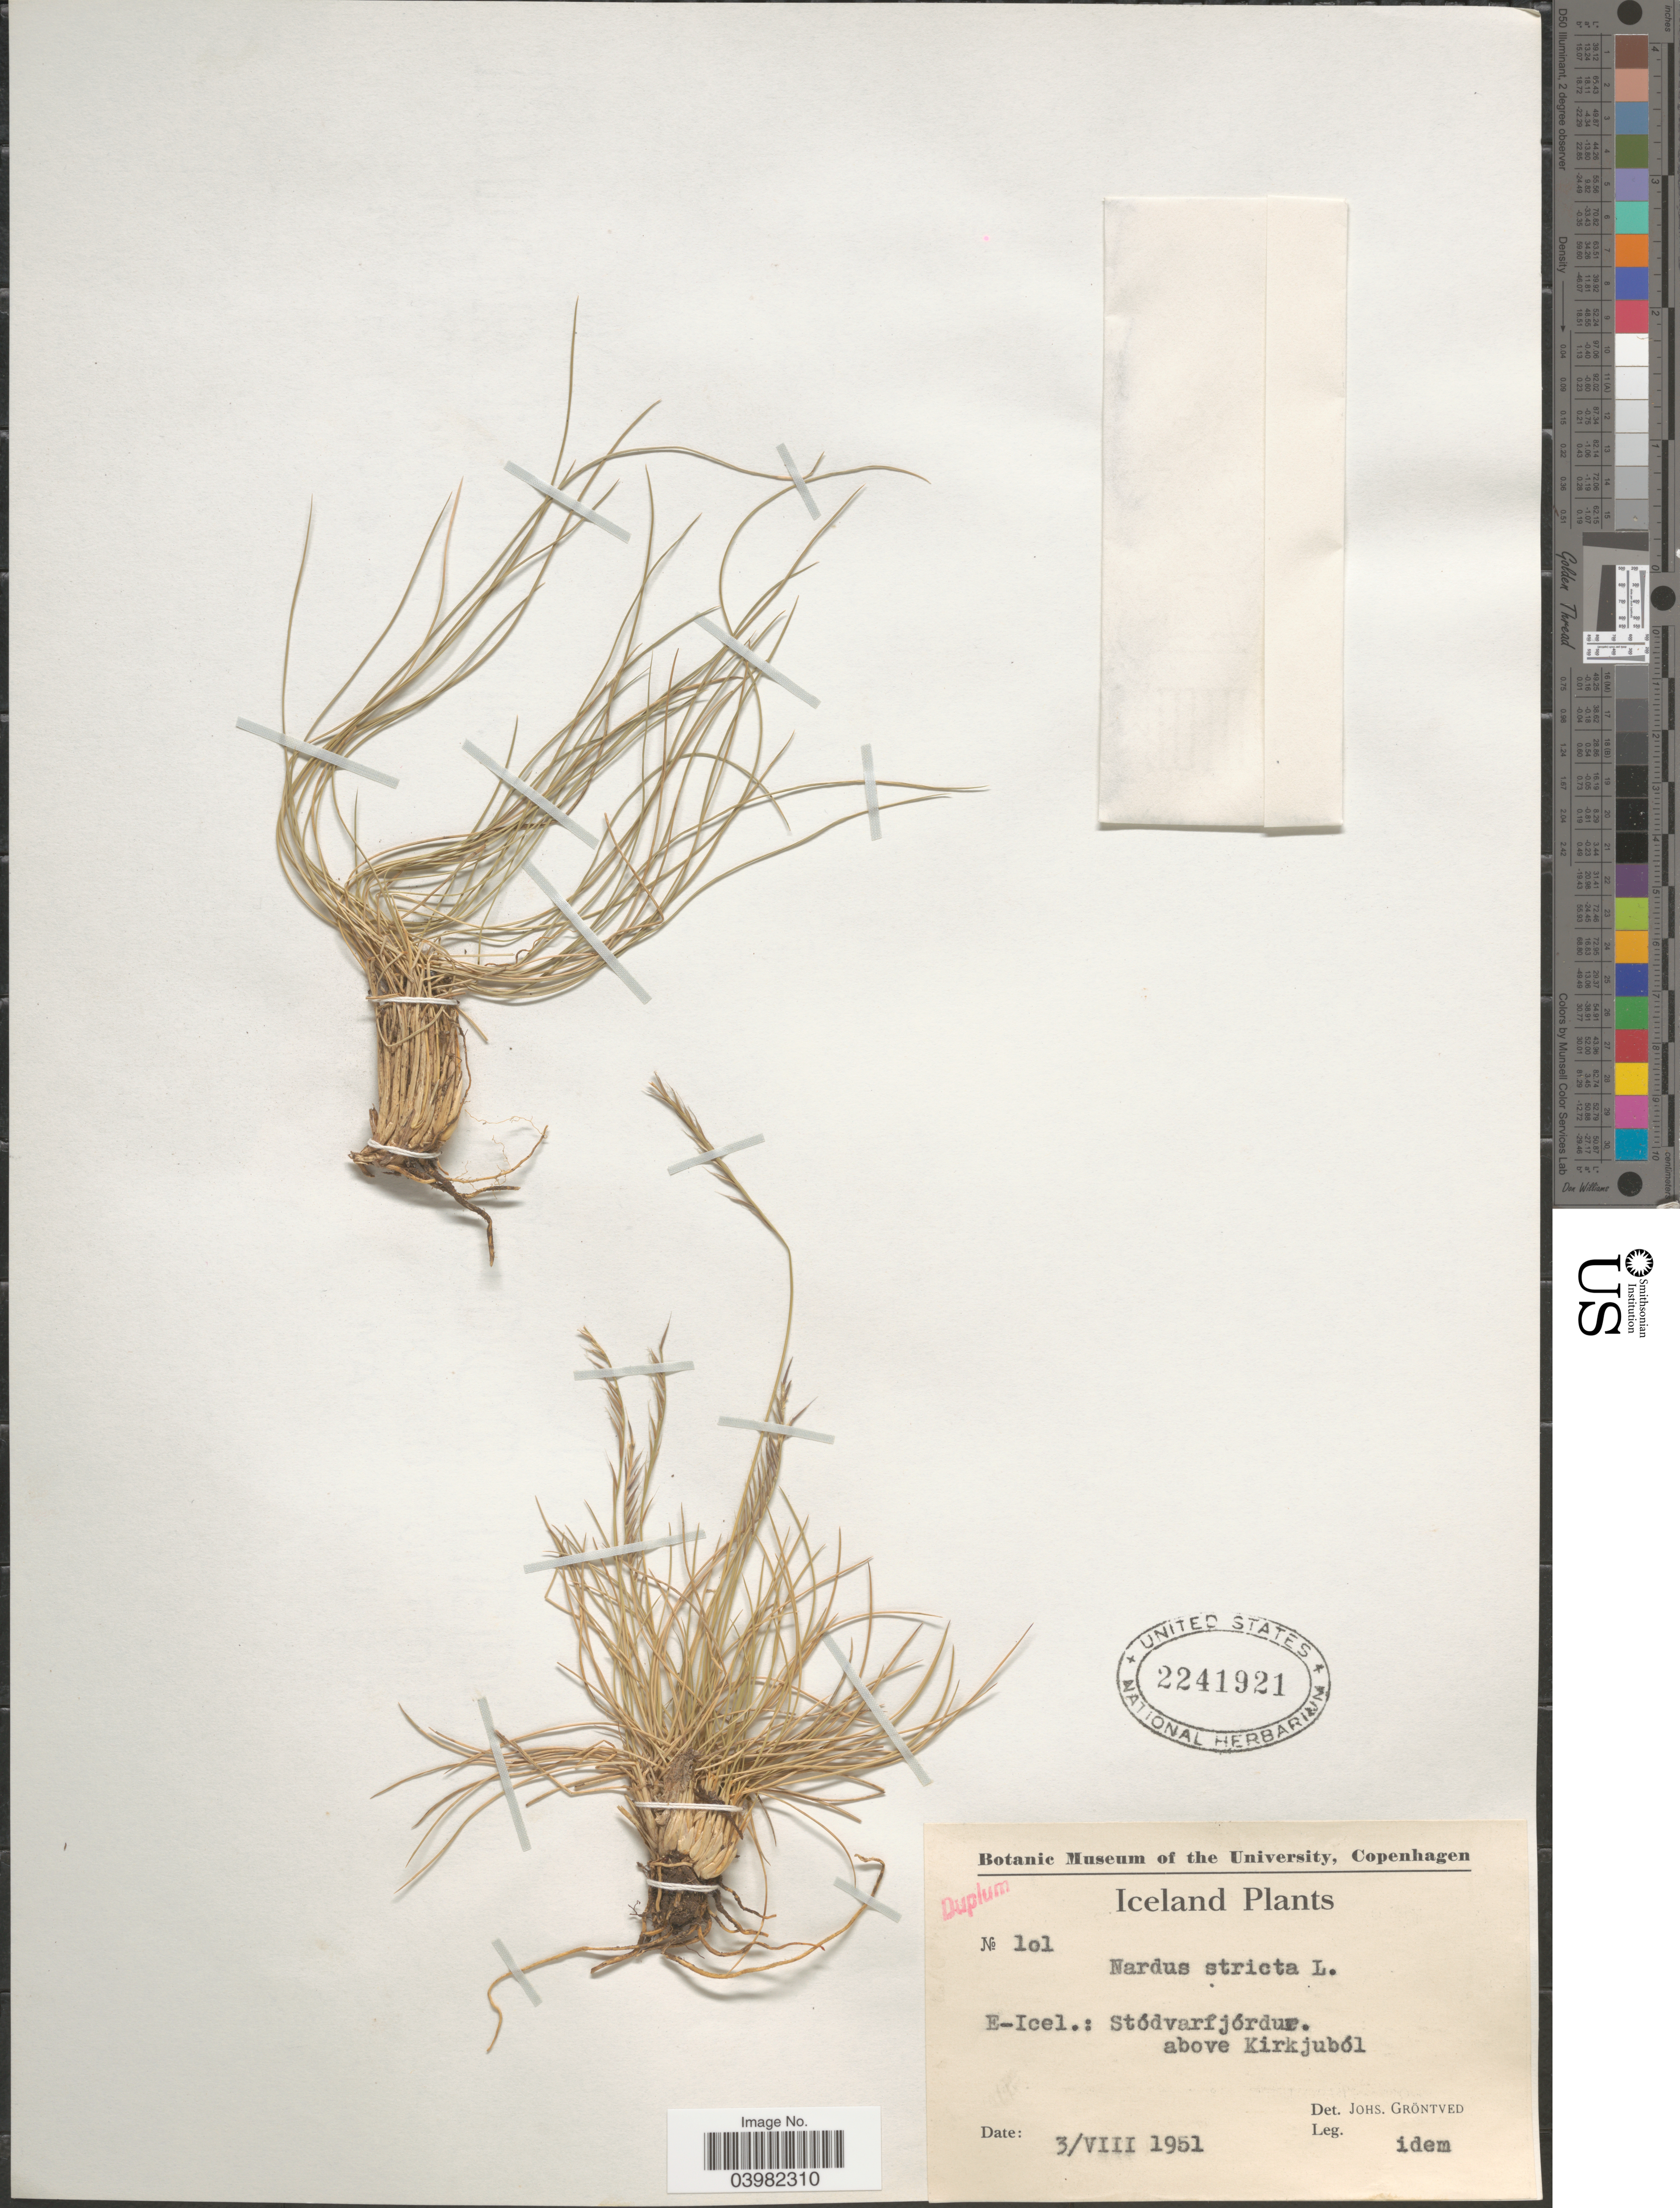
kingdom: Plantae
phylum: Tracheophyta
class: Liliopsida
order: Poales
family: Poaceae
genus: Nardus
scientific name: Nardus stricta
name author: L.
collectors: J. Gröntved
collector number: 101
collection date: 1951-08-03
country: Iceland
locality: E-Icel.: Stódvarfjórdur. above Kirkjuból.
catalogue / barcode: US 2241921